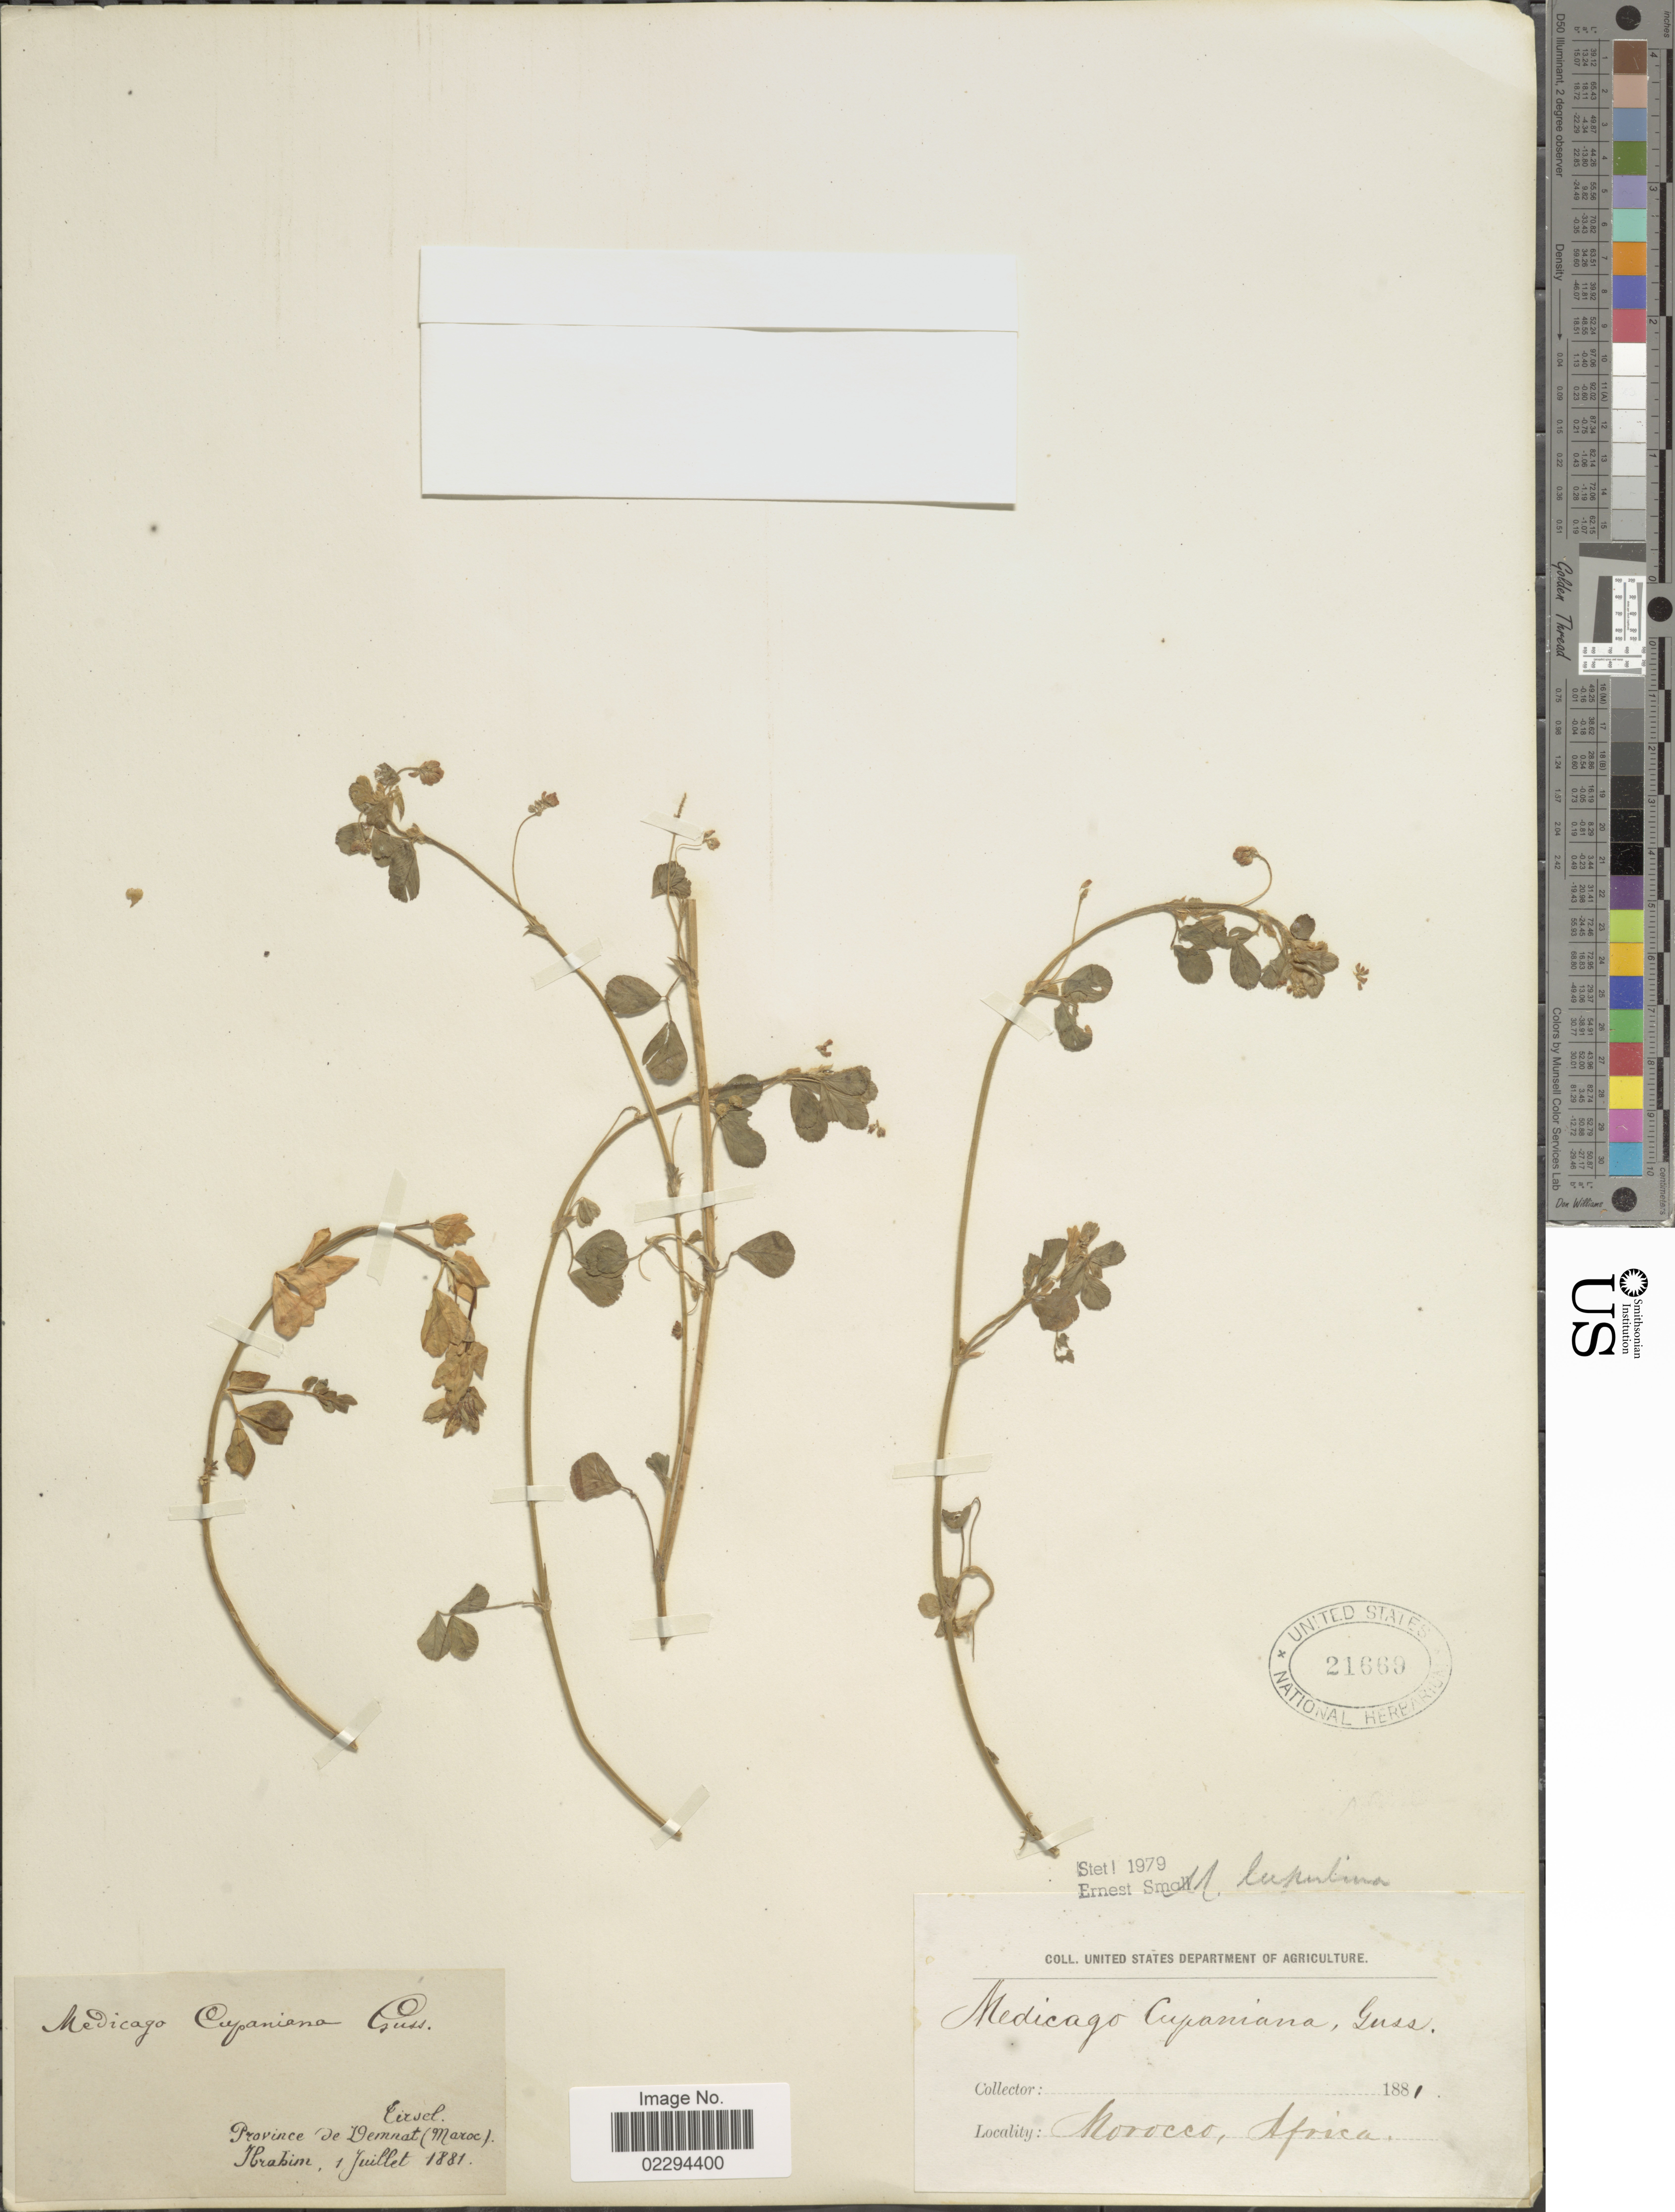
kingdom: Plantae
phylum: Tracheophyta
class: Magnoliopsida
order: Fabales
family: Fabaceae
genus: Medicago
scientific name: Medicago lupulina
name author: L.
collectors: -. Ibrahim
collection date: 1881-07-01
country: Morocco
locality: Tirsel, Province de Demnat (Maroc.).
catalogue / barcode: US 21669